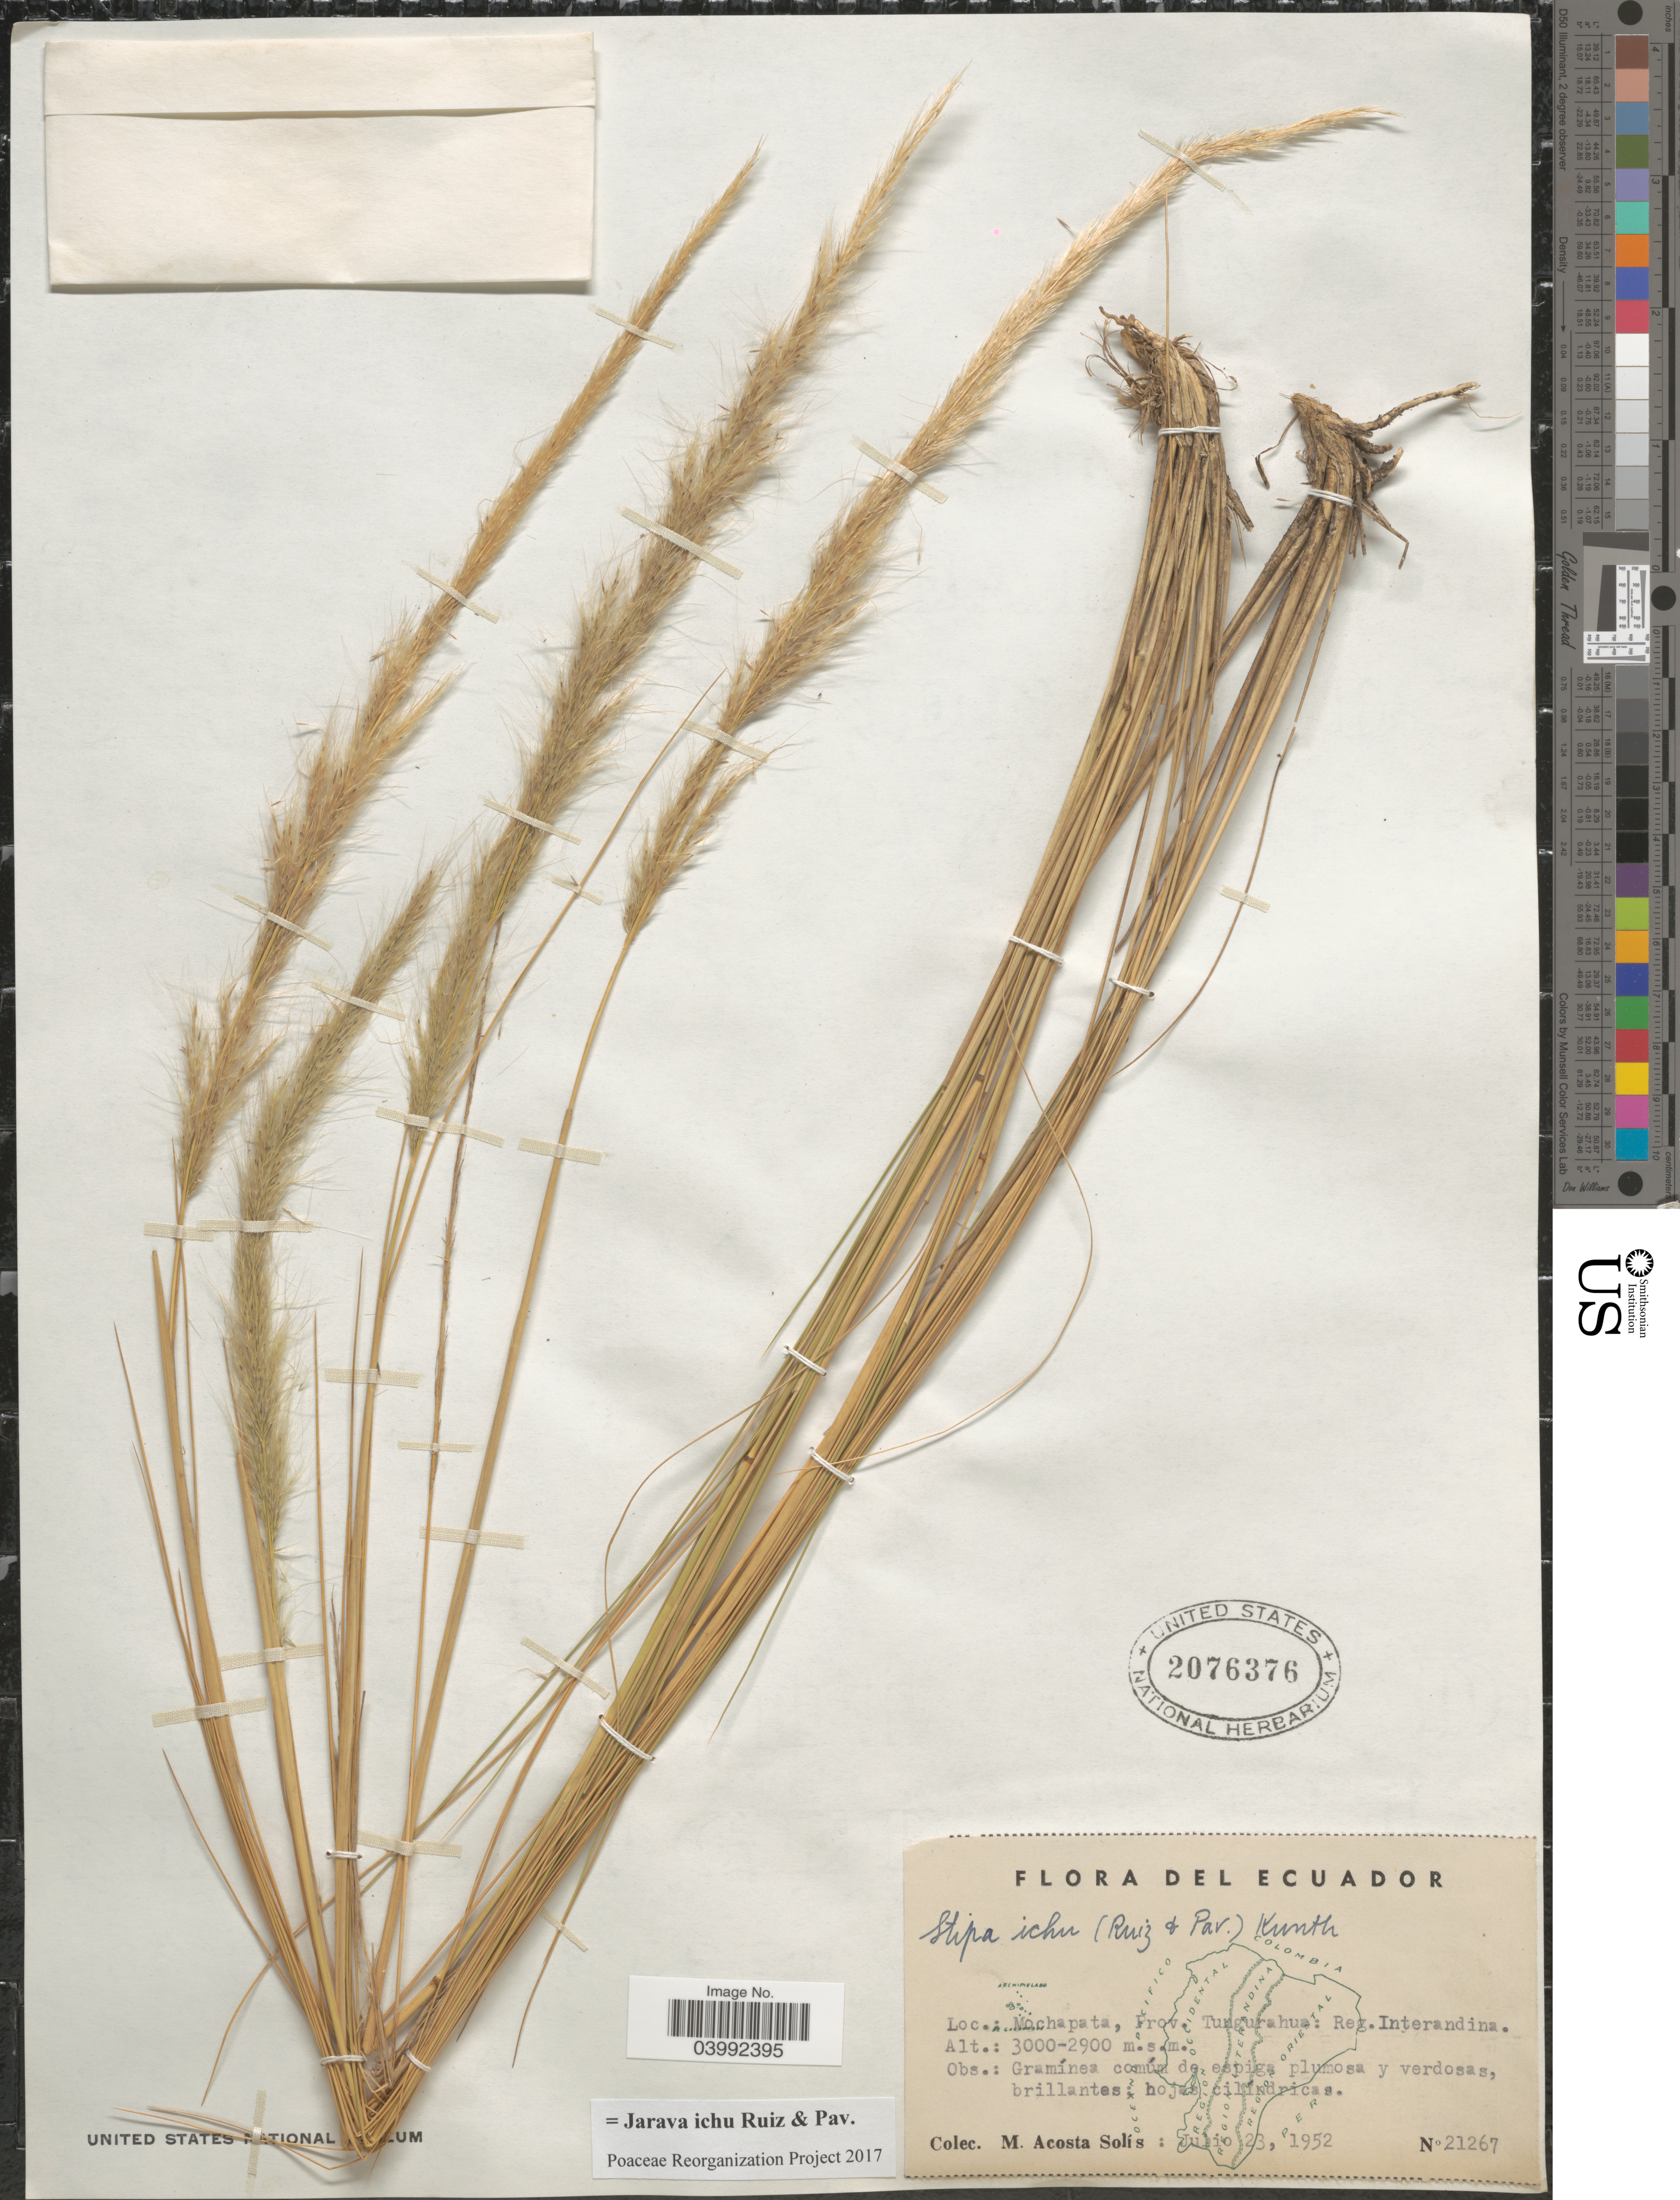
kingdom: Plantae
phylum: Tracheophyta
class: Liliopsida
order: Poales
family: Poaceae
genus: Jarava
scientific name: Jarava ichu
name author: Ruiz & Pav.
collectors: M. Acosta Solis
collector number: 21267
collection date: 1952-07-23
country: Ecuador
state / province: Tungurahua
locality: Mochapata, Reg. Interandina.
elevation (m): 2900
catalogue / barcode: US 2076376